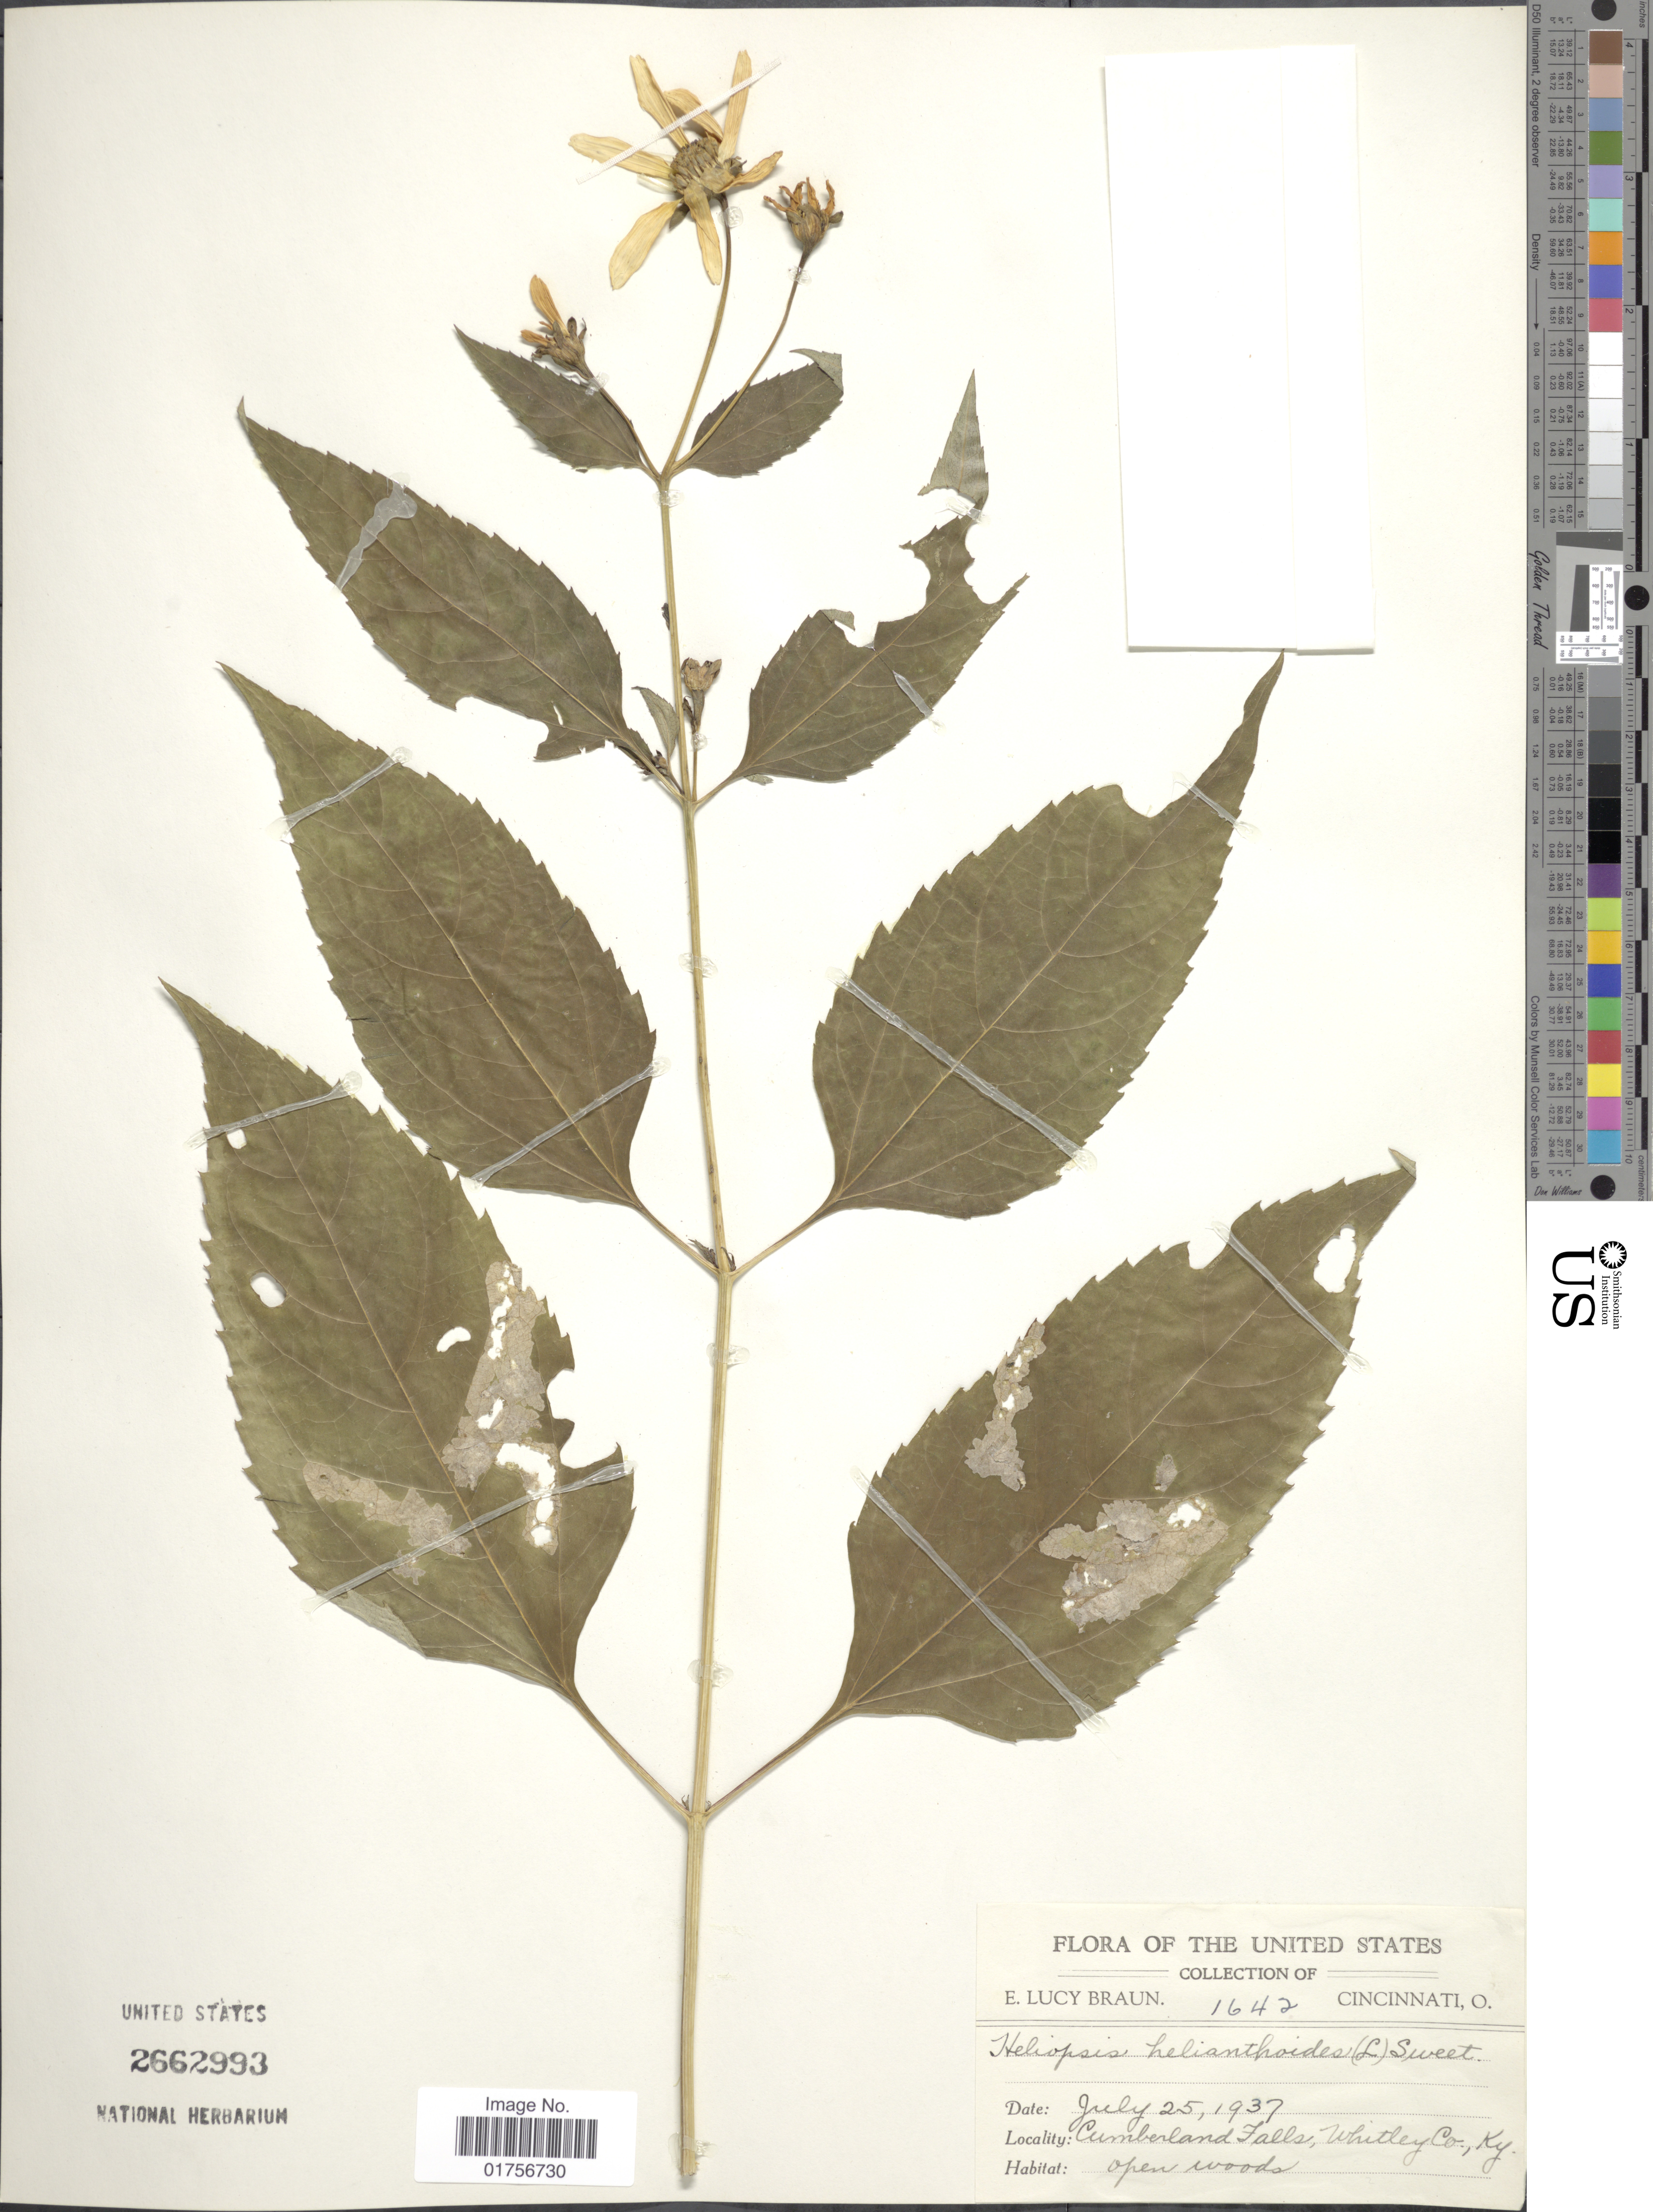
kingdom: Plantae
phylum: Tracheophyta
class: Magnoliopsida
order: Asterales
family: Asteraceae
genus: Heliopsis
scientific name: Heliopsis helianthoides subsp. helianthoides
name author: (L.) Sweet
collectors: E. L. Braun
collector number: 1642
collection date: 1937-07-25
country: United States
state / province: Kentucky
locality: Cumberland; Falls, Whitley Co., Ky.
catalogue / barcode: US 2662993